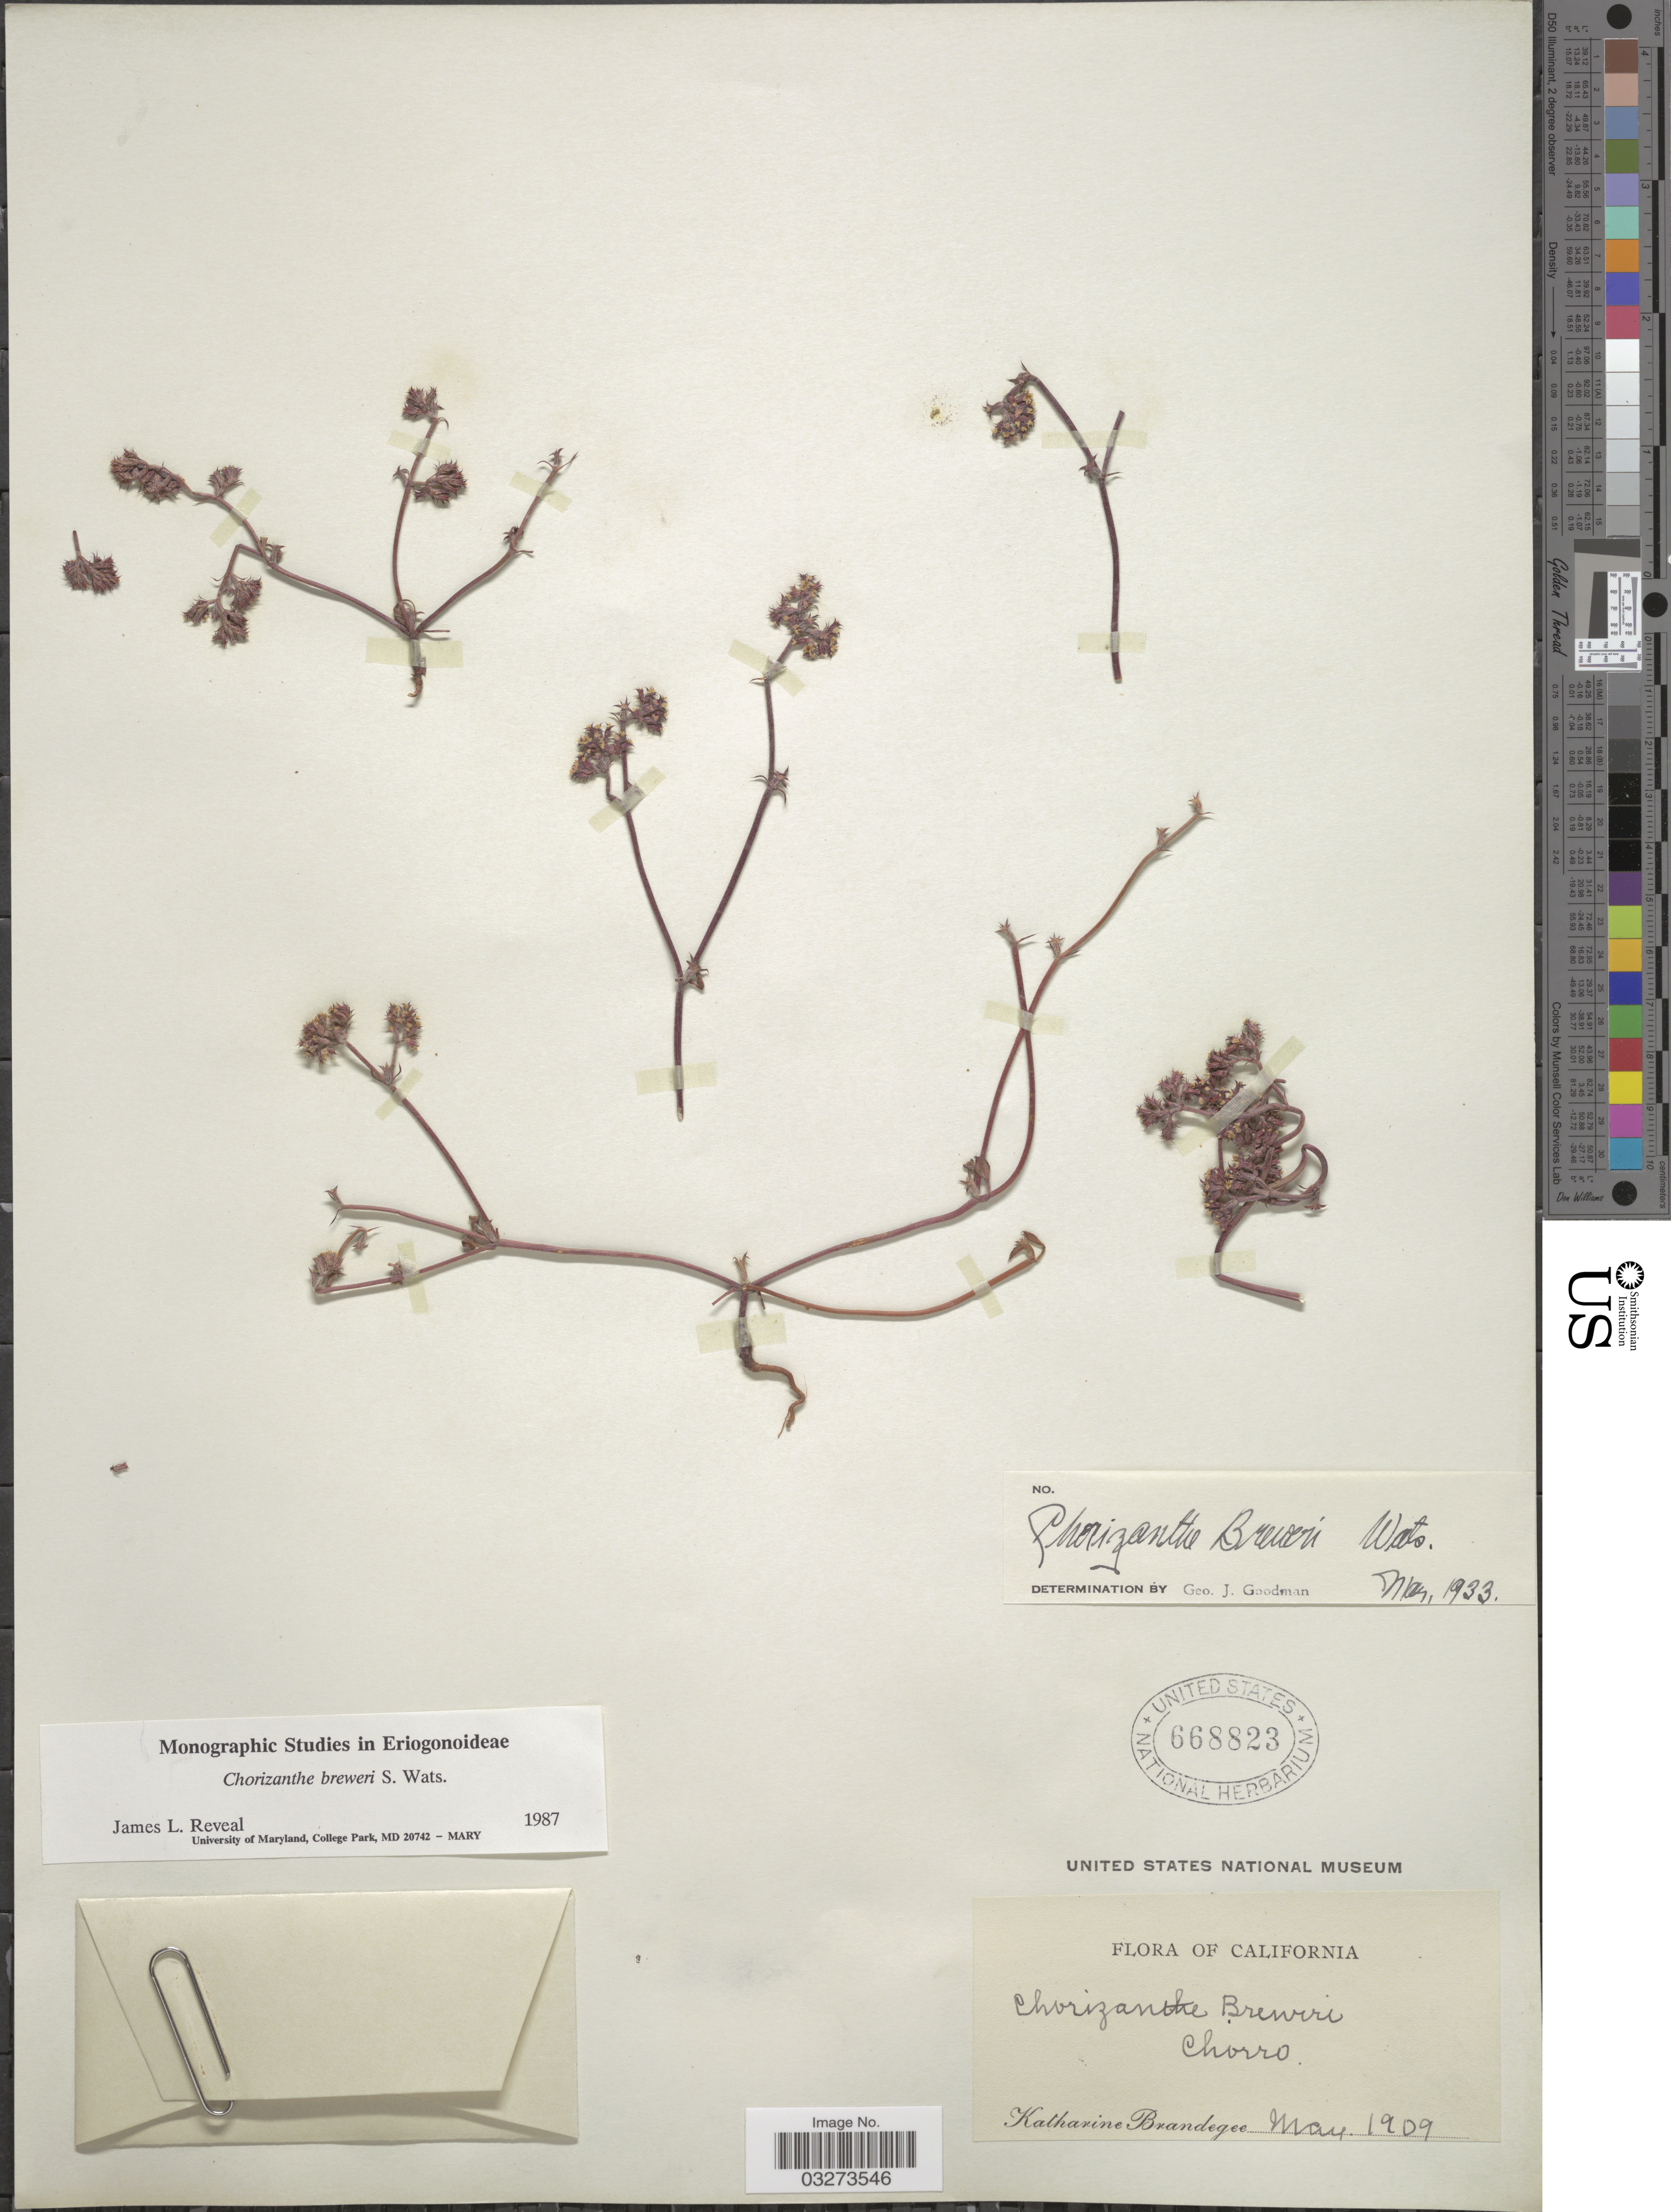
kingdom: Plantae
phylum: Tracheophyta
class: Magnoliopsida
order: Caryophyllales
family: Polygonaceae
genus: Chorizanthe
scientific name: Chorizanthe breweri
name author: S. Watson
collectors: M. K. Brandegee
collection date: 1909-05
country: United States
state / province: California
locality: Chorro.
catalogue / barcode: US 668823